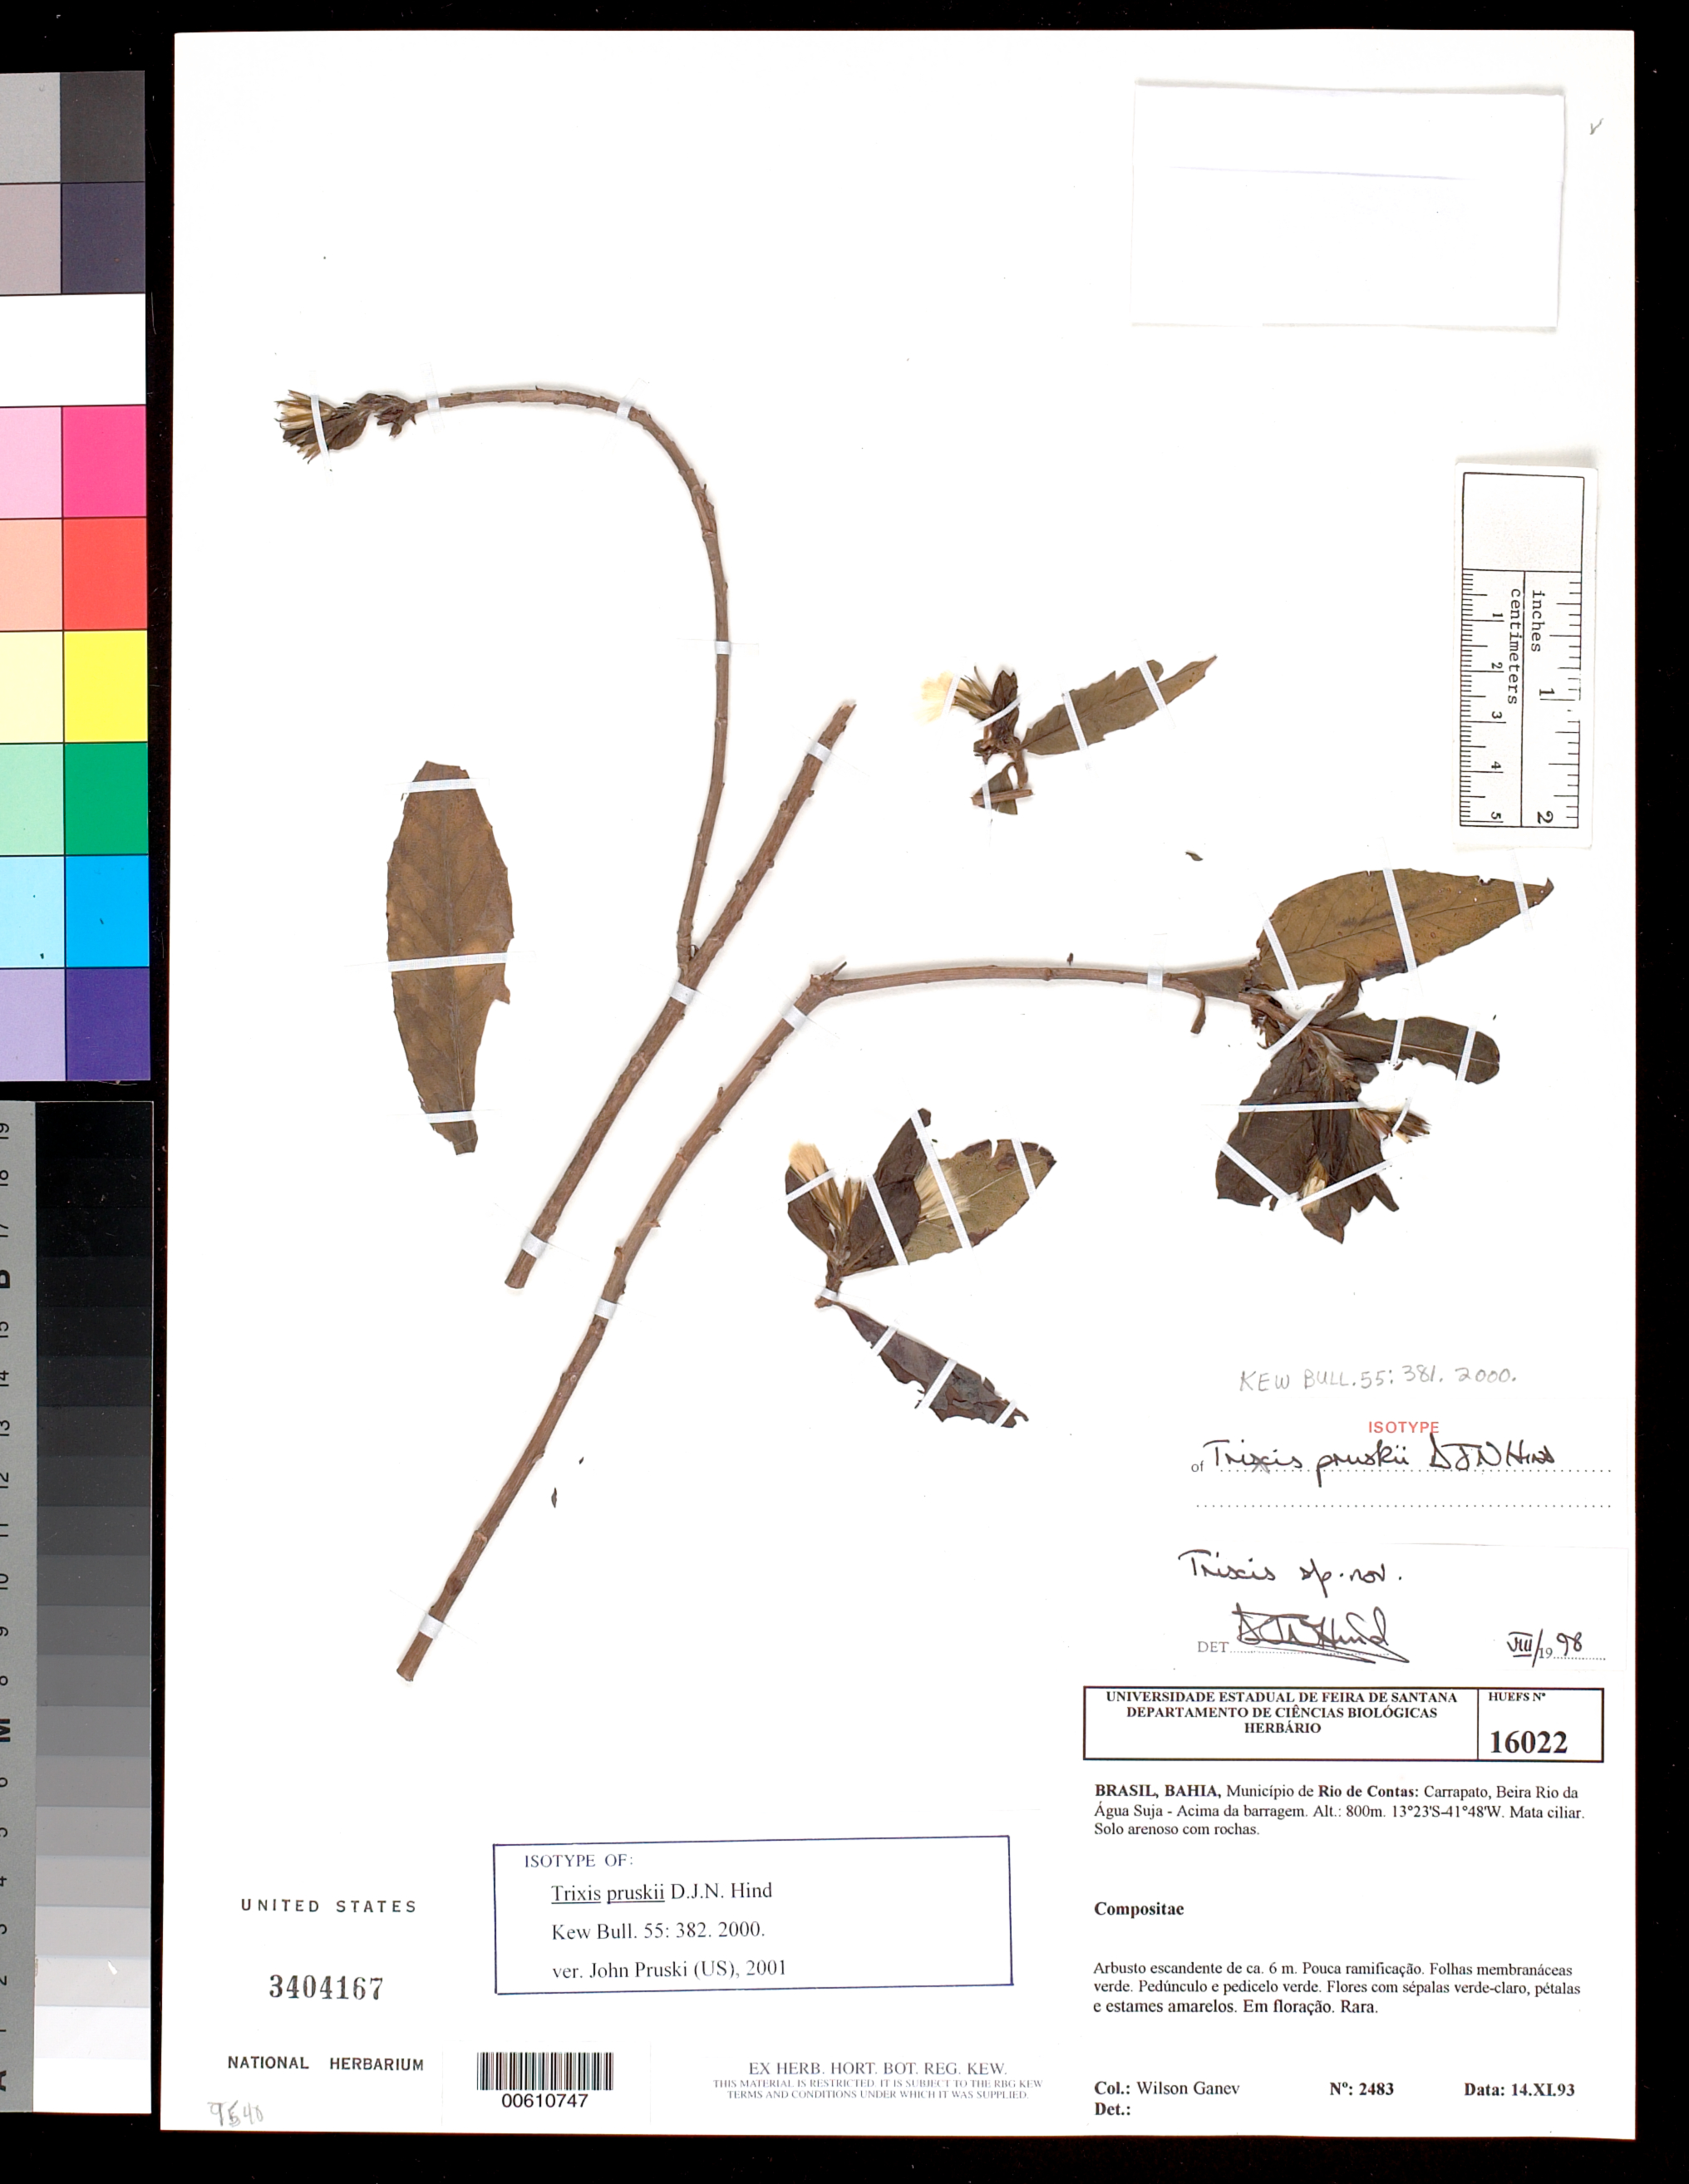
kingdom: Plantae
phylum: Tracheophyta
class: Magnoliopsida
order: Asterales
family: Asteraceae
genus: Trixis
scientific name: Trixis pruskii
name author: D.J.N. Hind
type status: Isotype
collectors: W. Ganev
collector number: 2483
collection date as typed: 14 Nov 1993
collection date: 1993-11-14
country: Brazil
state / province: Bahia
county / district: Rio de Contas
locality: Carrapato, Beira Rio da Agua Suja- Acima da barragem.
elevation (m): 800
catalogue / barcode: US 3404167